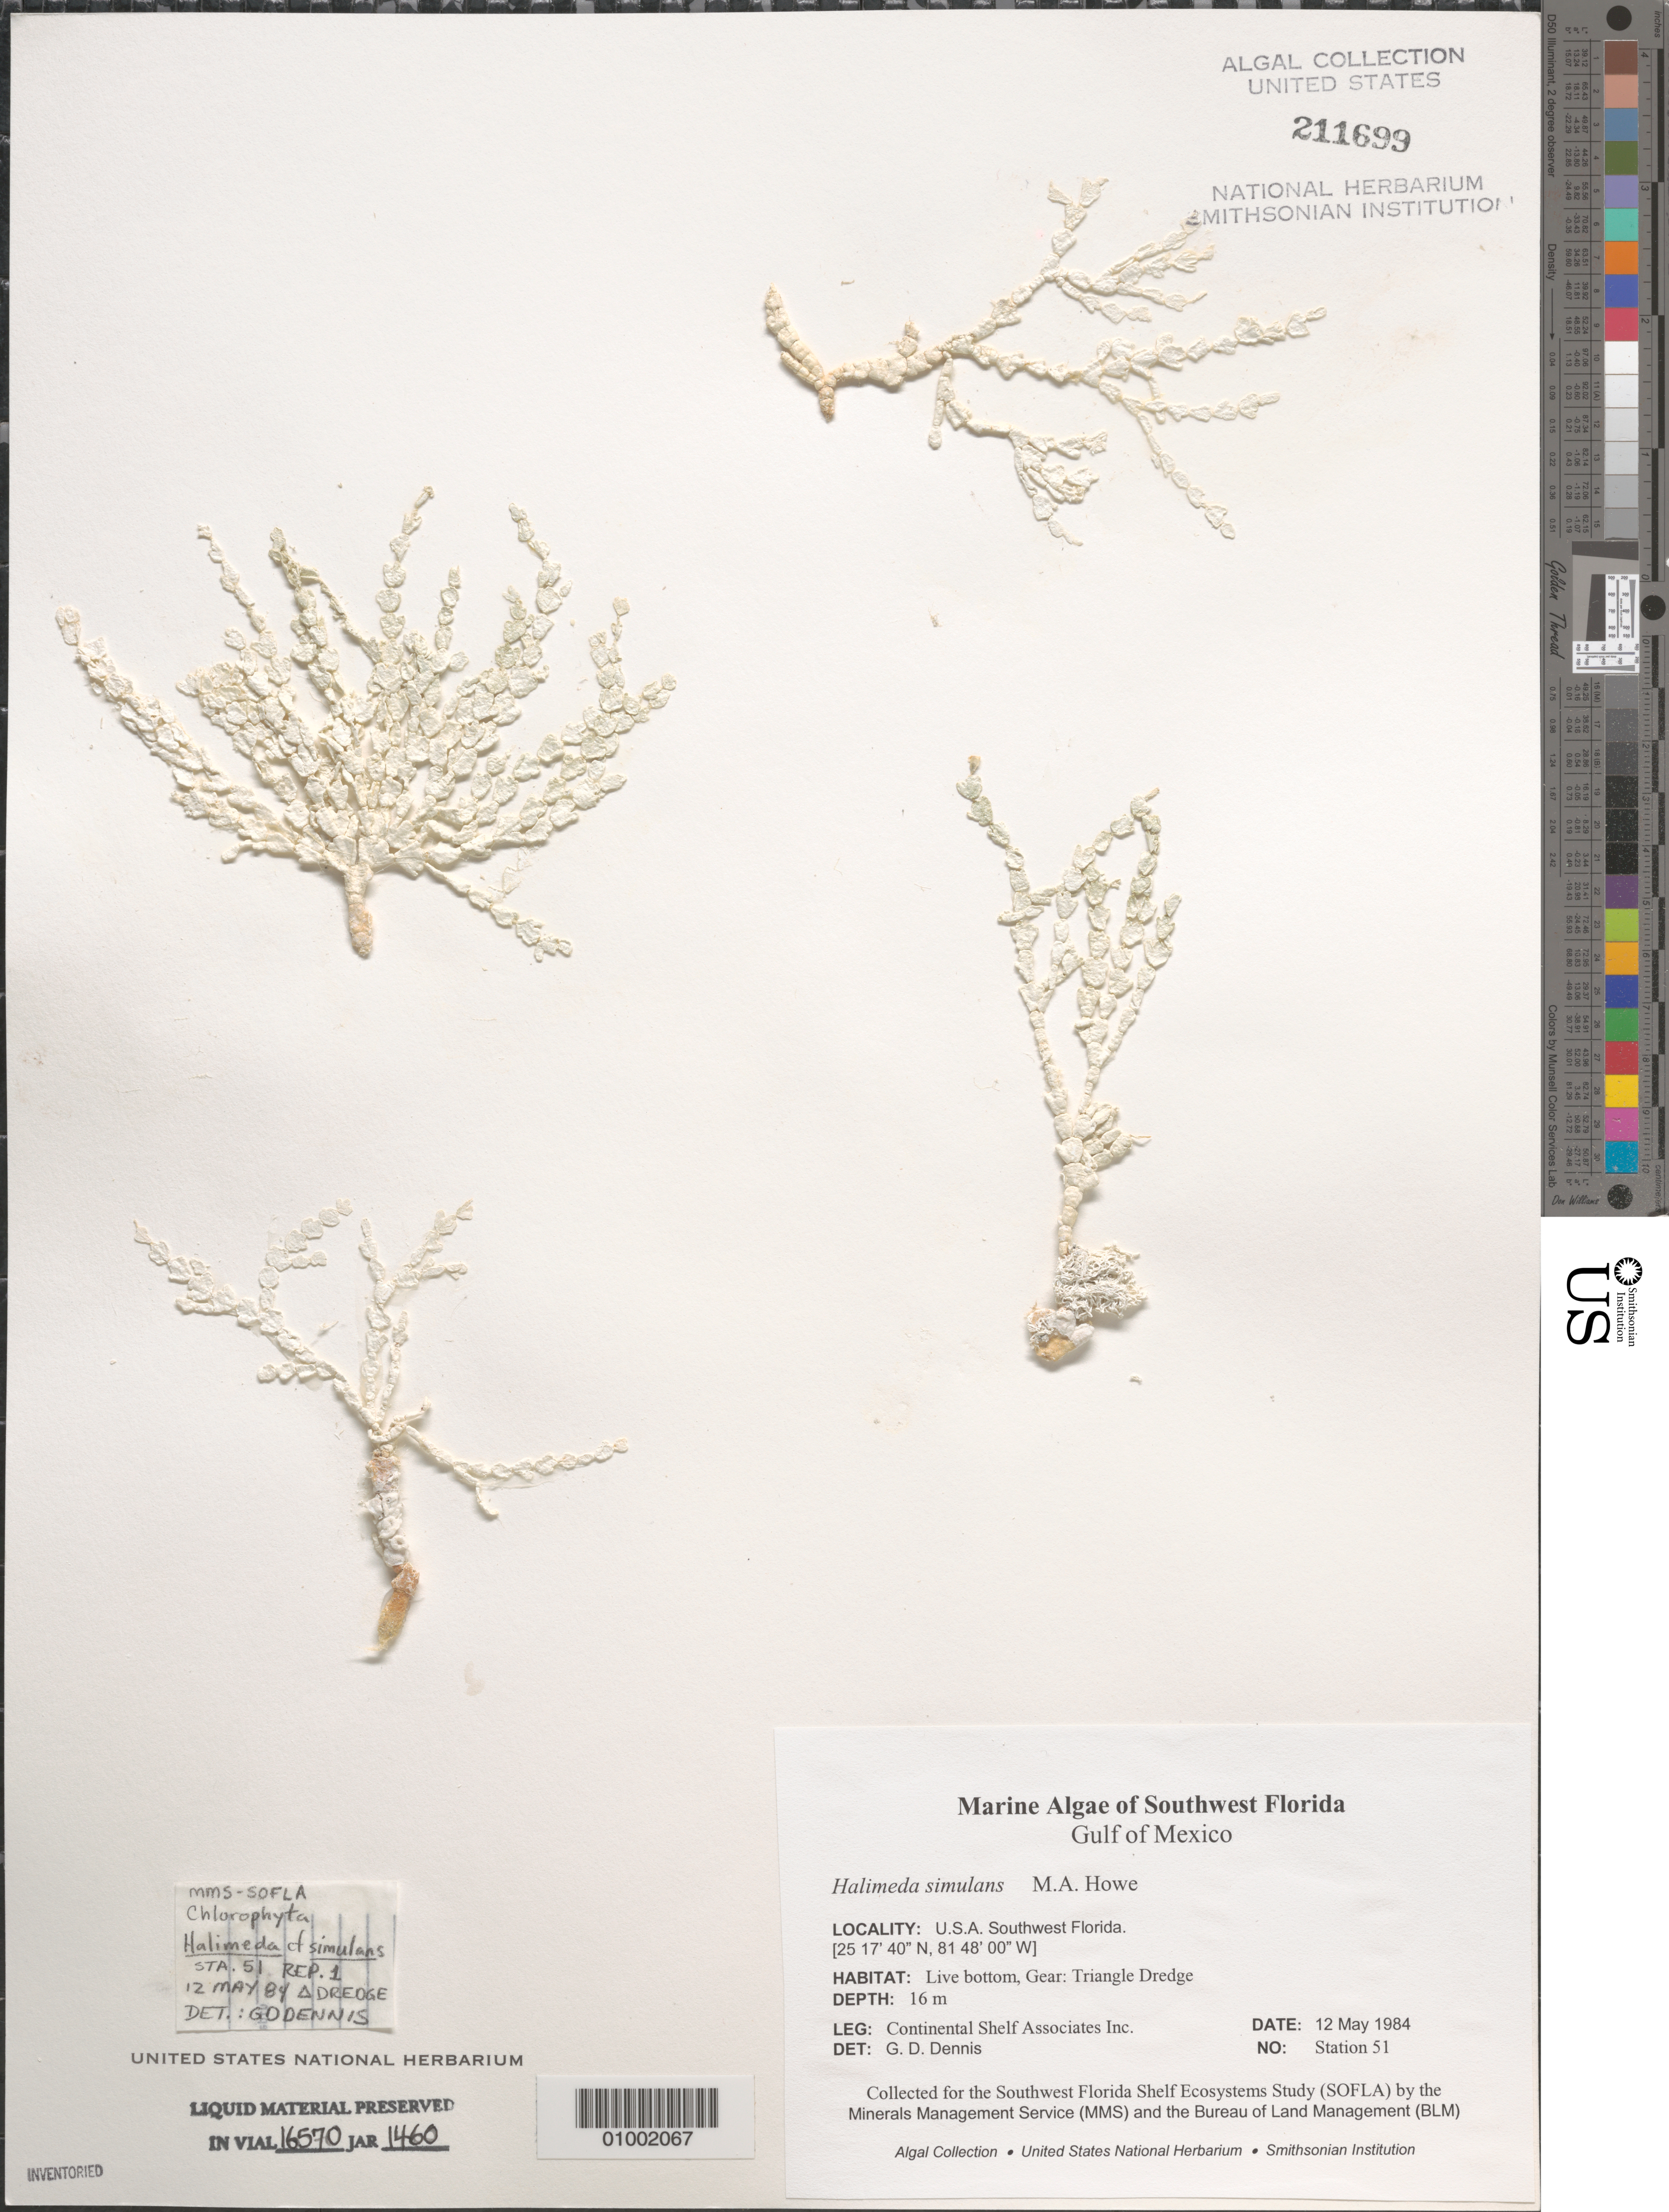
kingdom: Plantae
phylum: Chlorophyta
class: Ulvophyceae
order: Bryopsidales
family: Halimedaceae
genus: Halimeda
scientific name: Halimeda simulans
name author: M. Howe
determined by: Dennis, G. D.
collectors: Continental Shelf Associates for the MMS/BLM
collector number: Station 51 Repl 1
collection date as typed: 12 May 1984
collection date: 1984-05-12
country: United States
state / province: Florida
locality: Gulf of Mexico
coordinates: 25 17'40"N, 81 48'00"W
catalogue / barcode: US 211699